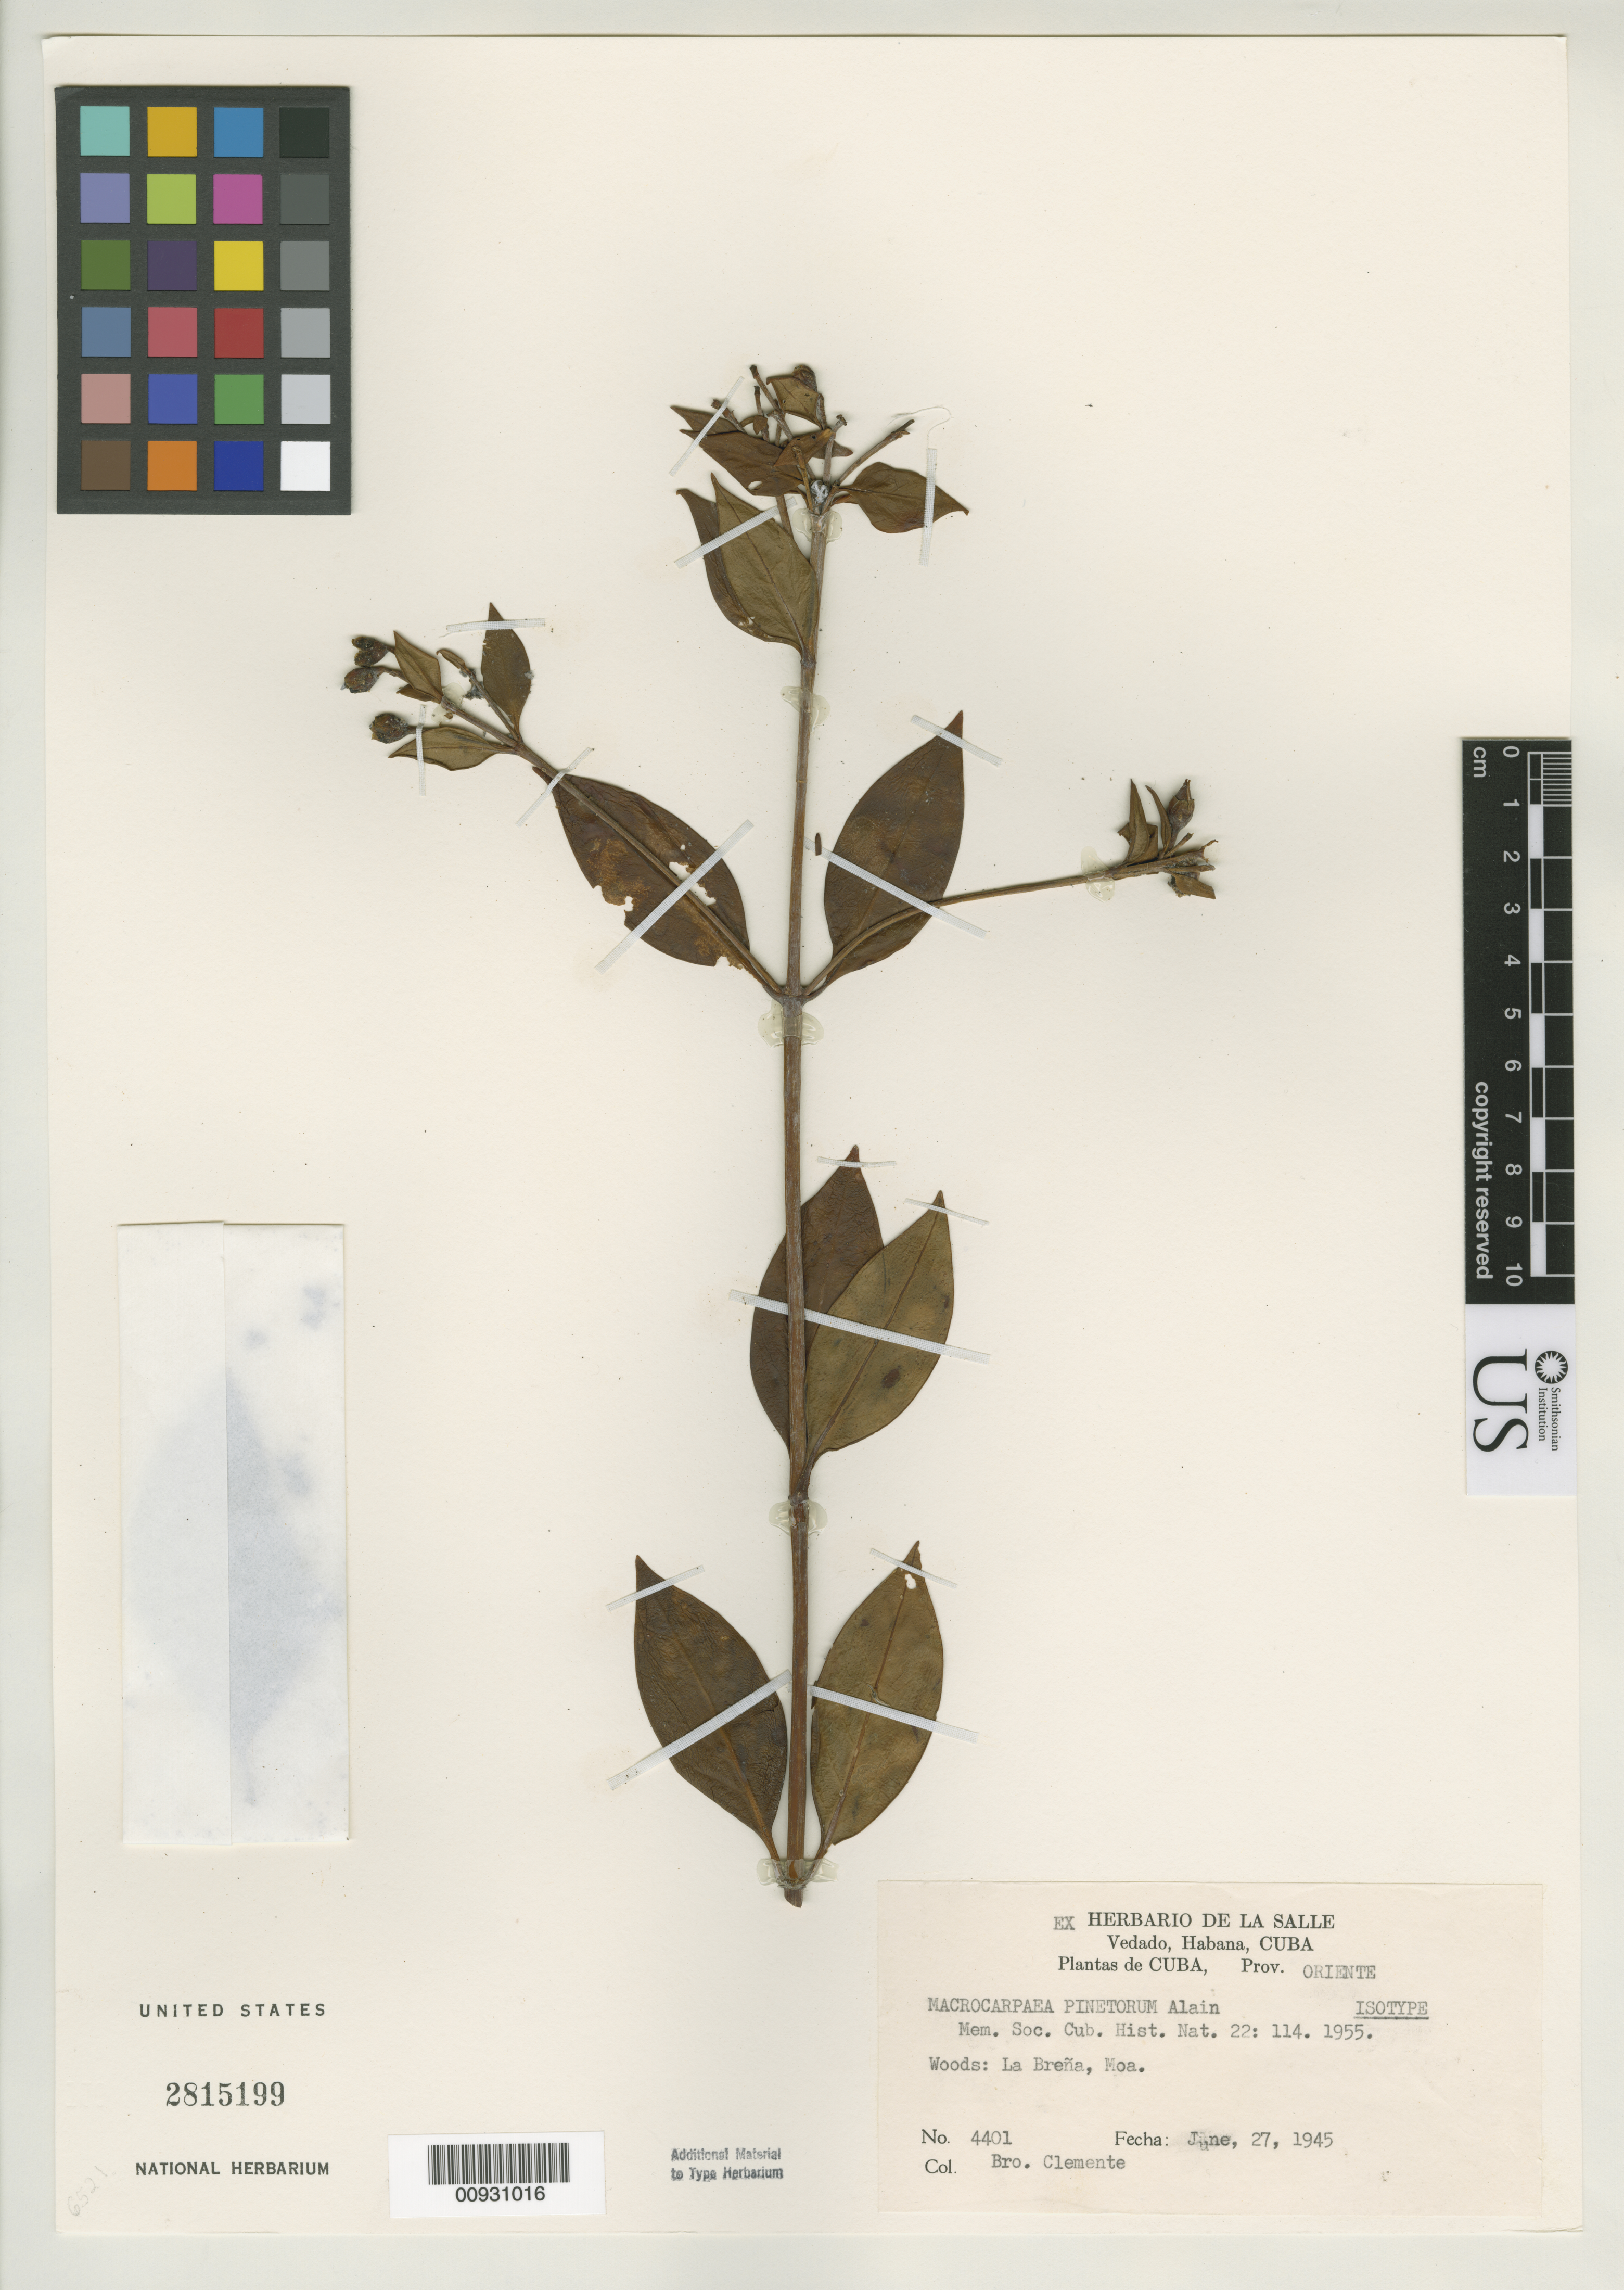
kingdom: Plantae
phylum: Tracheophyta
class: Magnoliopsida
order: Gentianales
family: Gentianaceae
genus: Macrocarpaea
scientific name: Macrocarpaea pinetorum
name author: Alain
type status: Isotype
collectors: B. Clement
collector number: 4401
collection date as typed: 27 Jun 1945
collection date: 1945-06-27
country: Cuba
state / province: Oriente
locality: La Breña, Moa.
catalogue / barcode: US 2815199